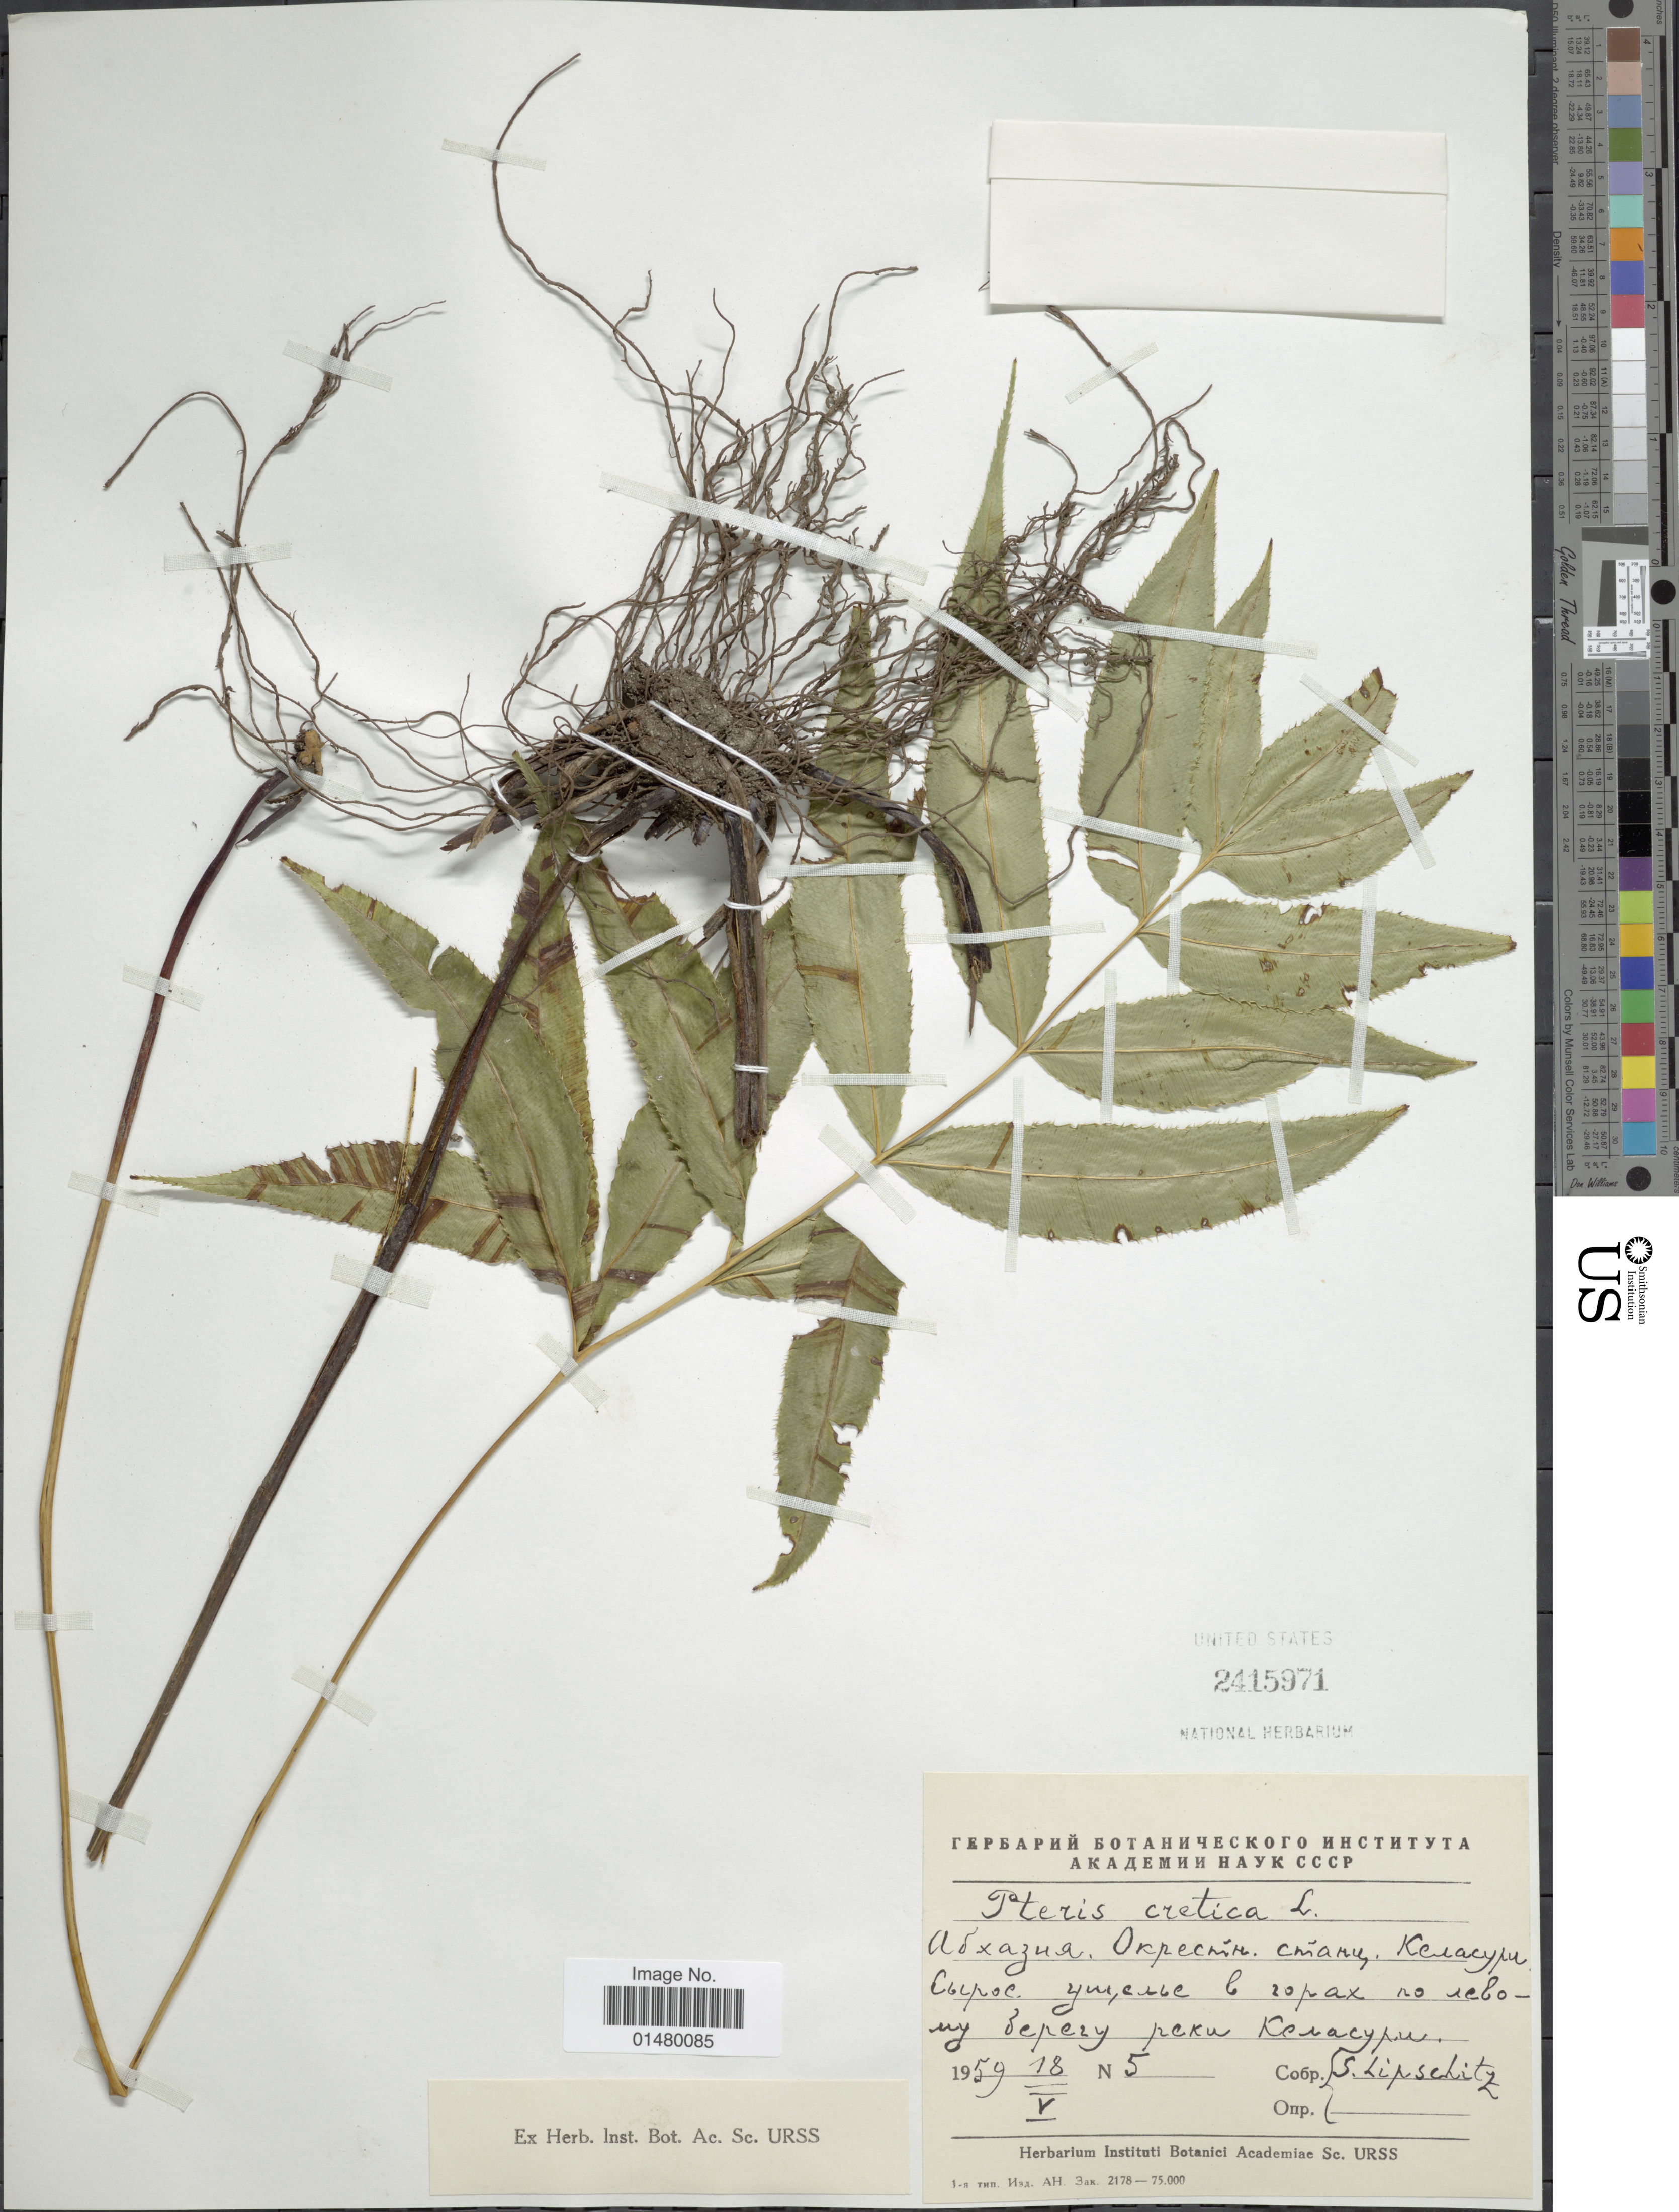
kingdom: Plantae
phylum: Tracheophyta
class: Polypodiopsida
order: Polypodiales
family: Pteridaceae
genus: Pteris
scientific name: Pteris cretica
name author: L.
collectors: S. Lipschitz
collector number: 5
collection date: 1959-05-18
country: Georgia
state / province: Abkhazia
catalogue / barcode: US 2415971